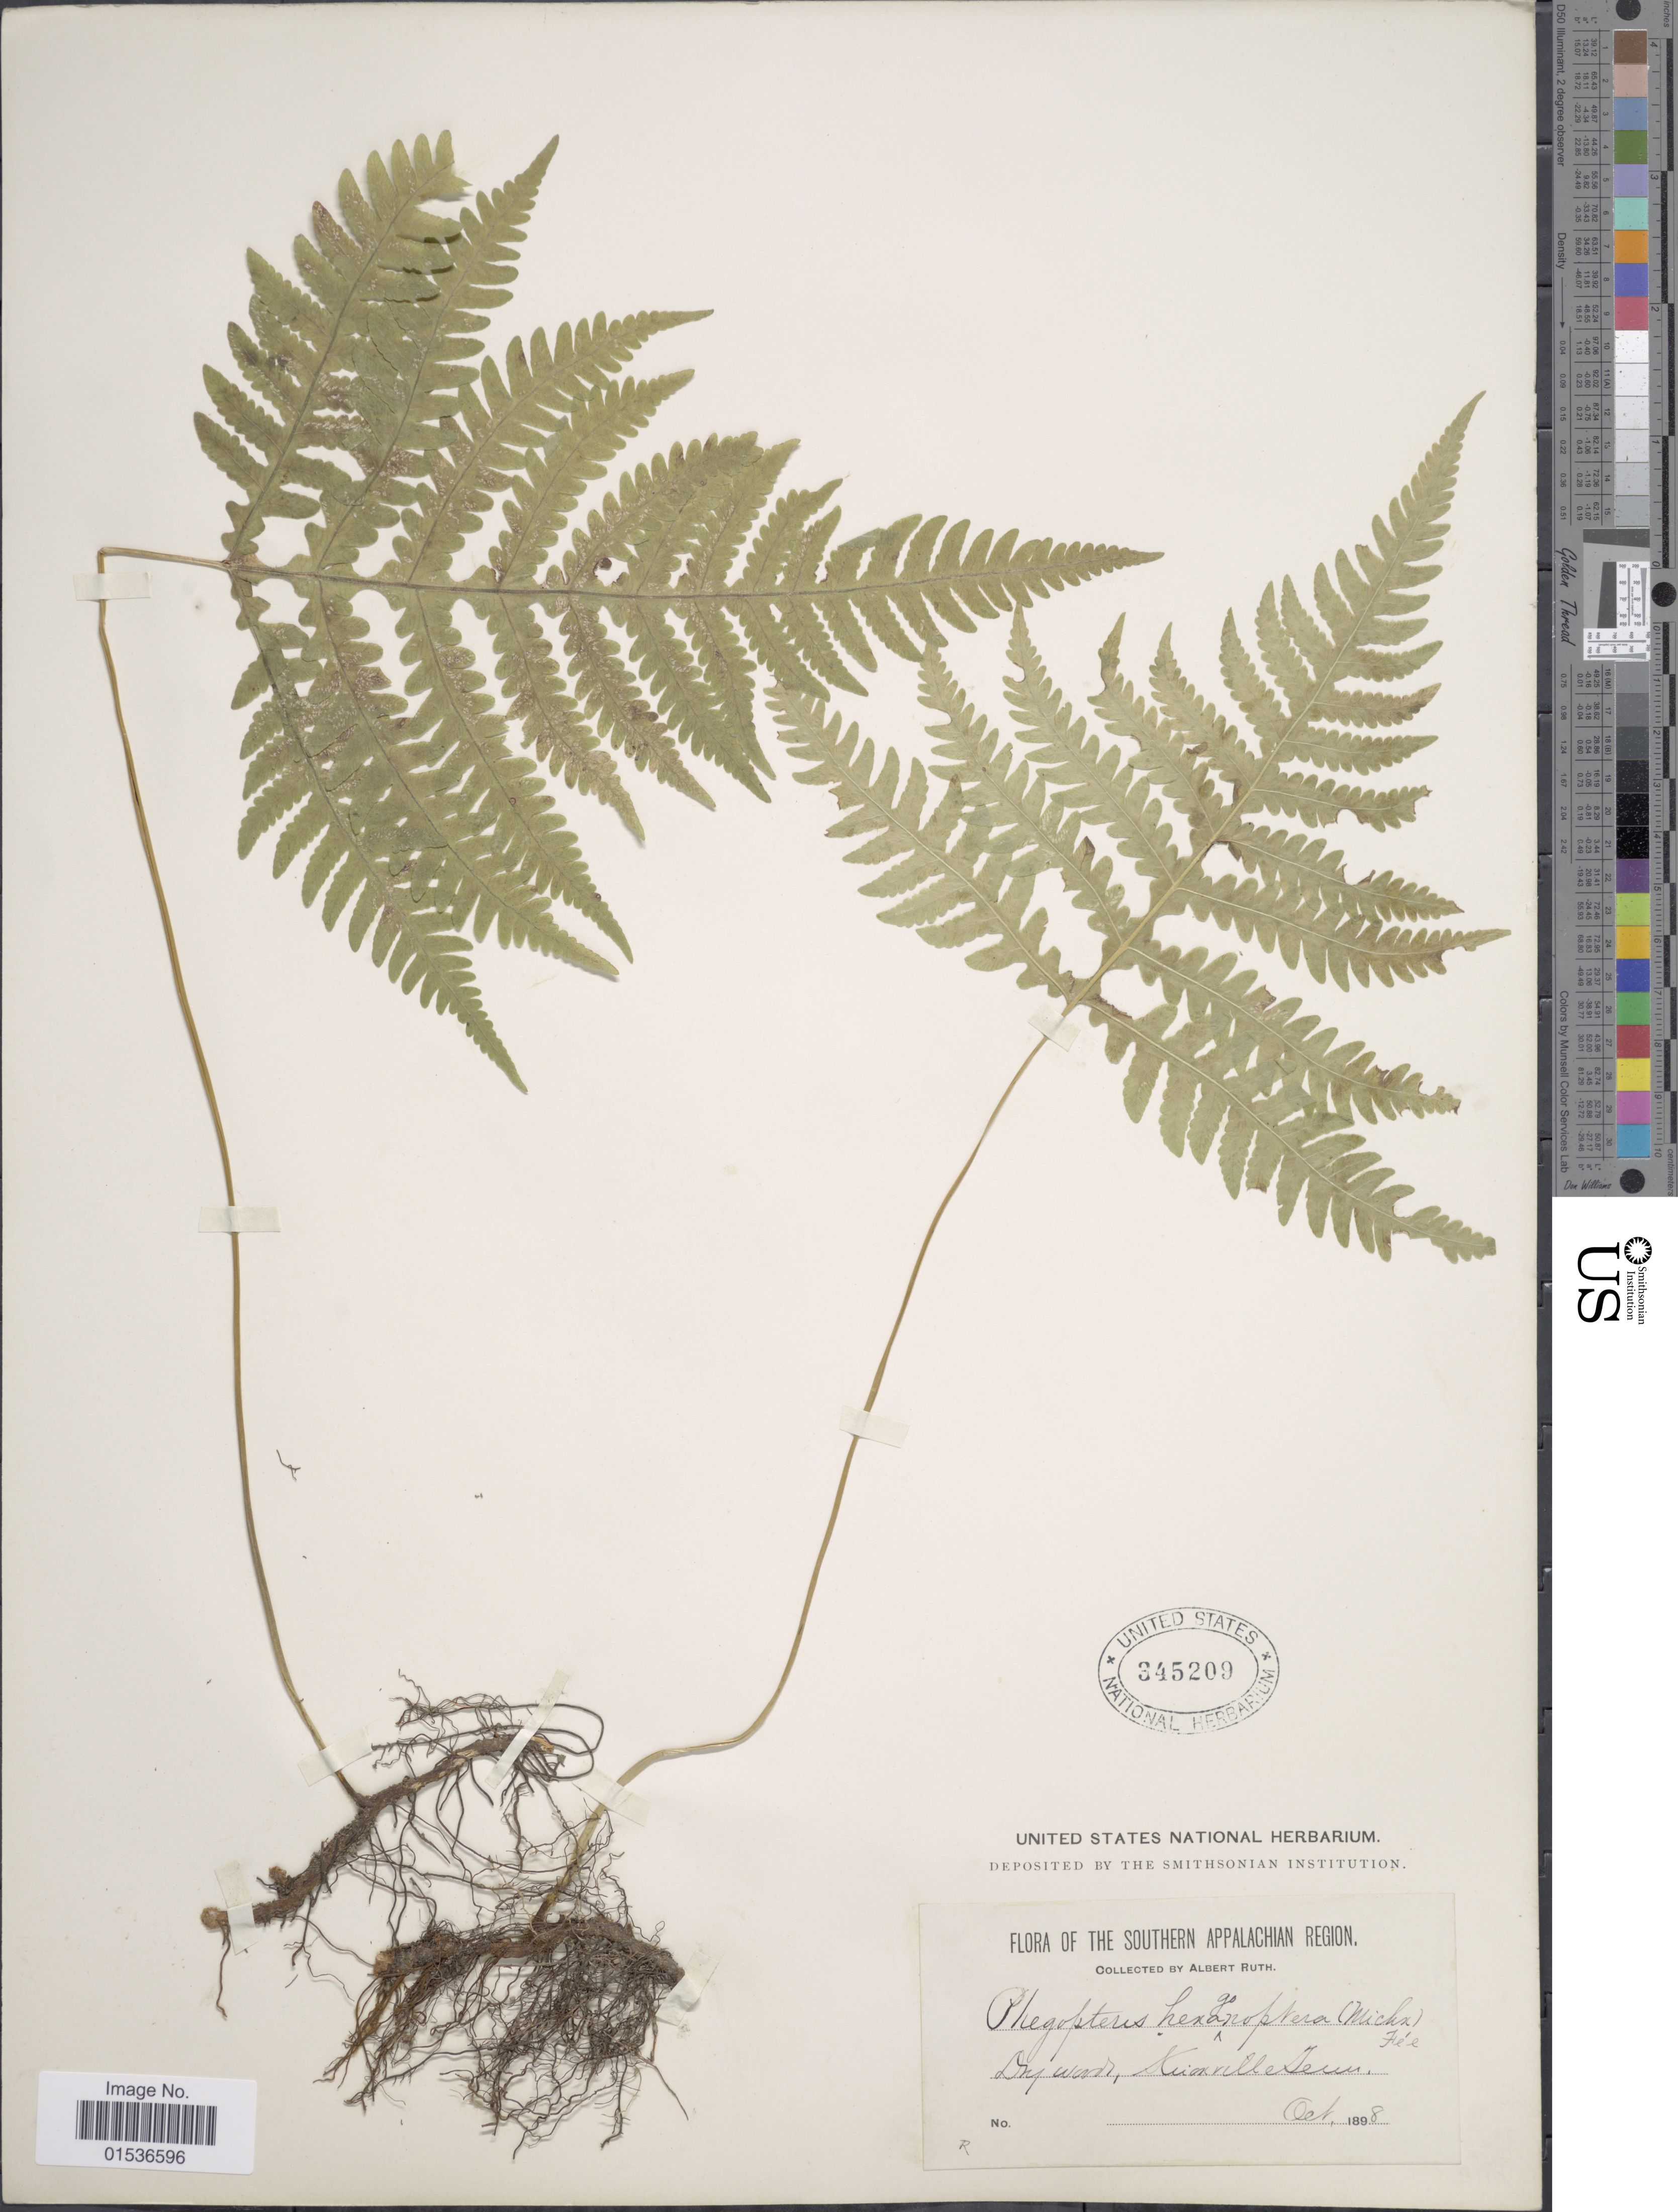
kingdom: Plantae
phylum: Tracheophyta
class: Polypodiopsida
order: Polypodiales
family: Thelypteridaceae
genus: Phegopteris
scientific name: Phegopteris hexagonoptera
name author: (Michx.) Fée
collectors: A. Ruth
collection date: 1898-10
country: United States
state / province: Tennessee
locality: Southern Appalachan Region. Knoxville Tenn.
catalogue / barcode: US 345209